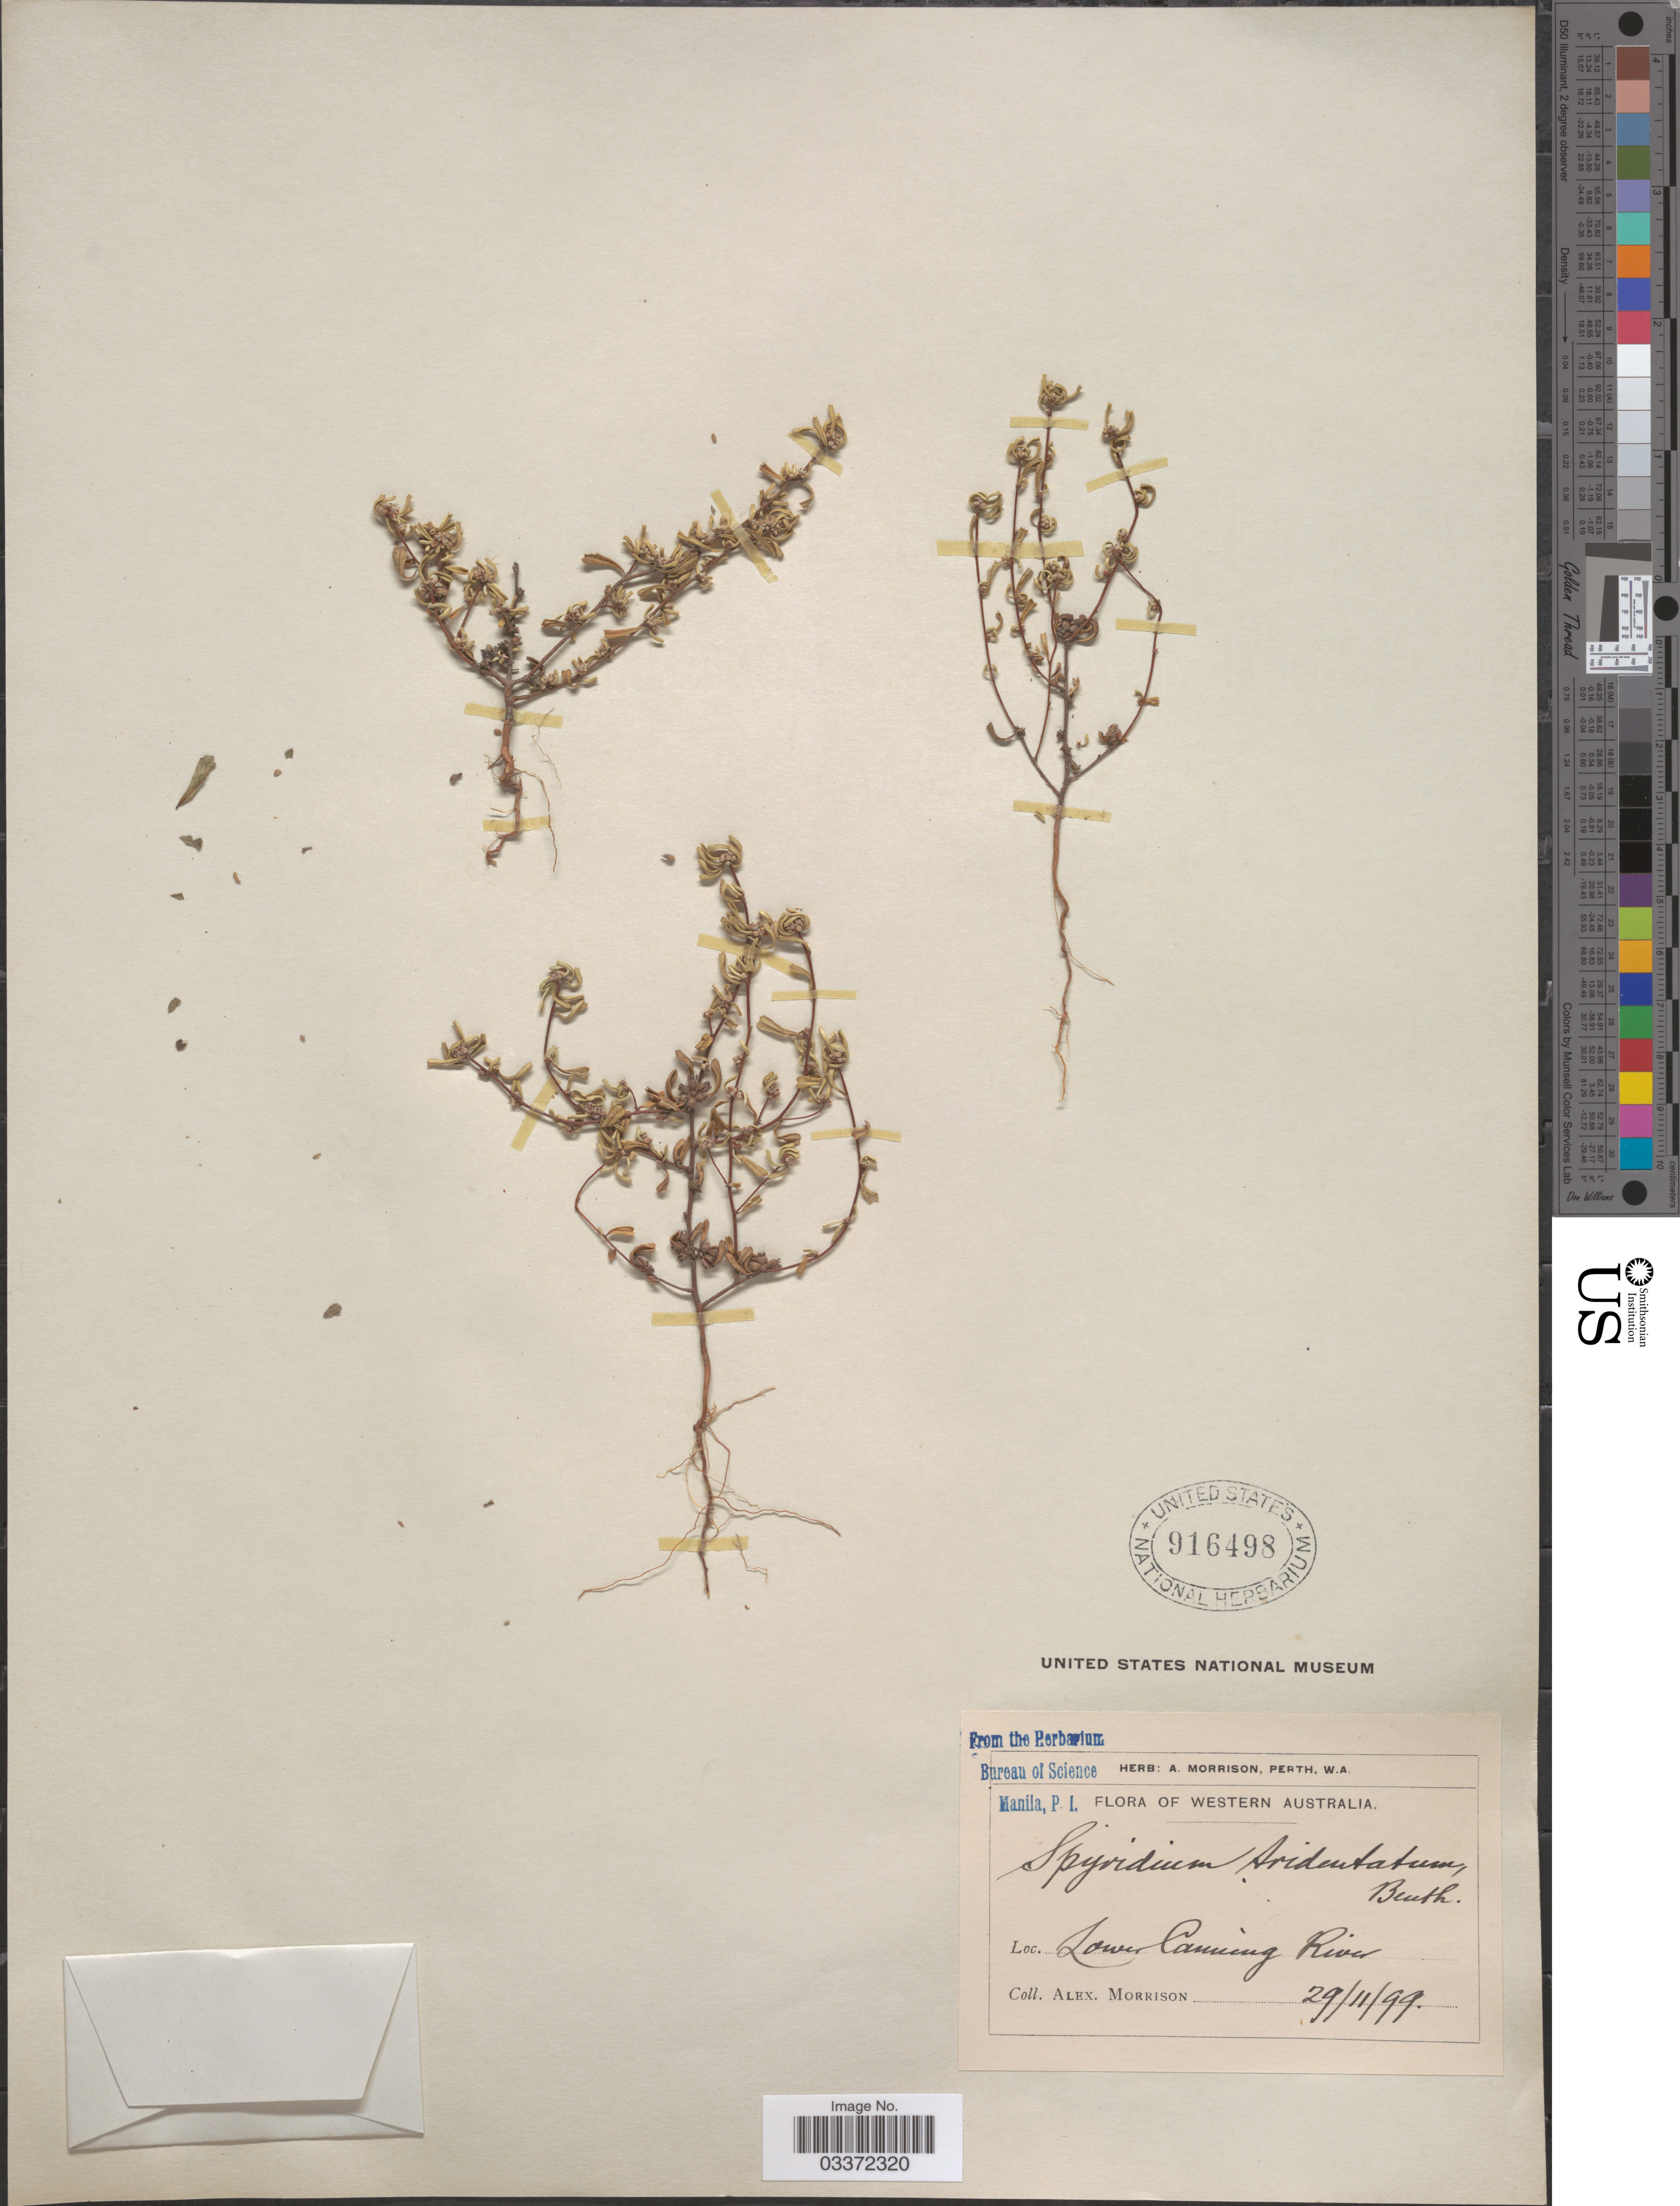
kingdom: Plantae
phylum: Tracheophyta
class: Magnoliopsida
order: Rosales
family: Rhamnaceae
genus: Spyridium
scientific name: Spyridium tridentatum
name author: Benth.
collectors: A. Morrison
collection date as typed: Transcribed d/m/y: 29/11/99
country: Australia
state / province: Western Australia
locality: Lower Canning River.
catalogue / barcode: US 916498